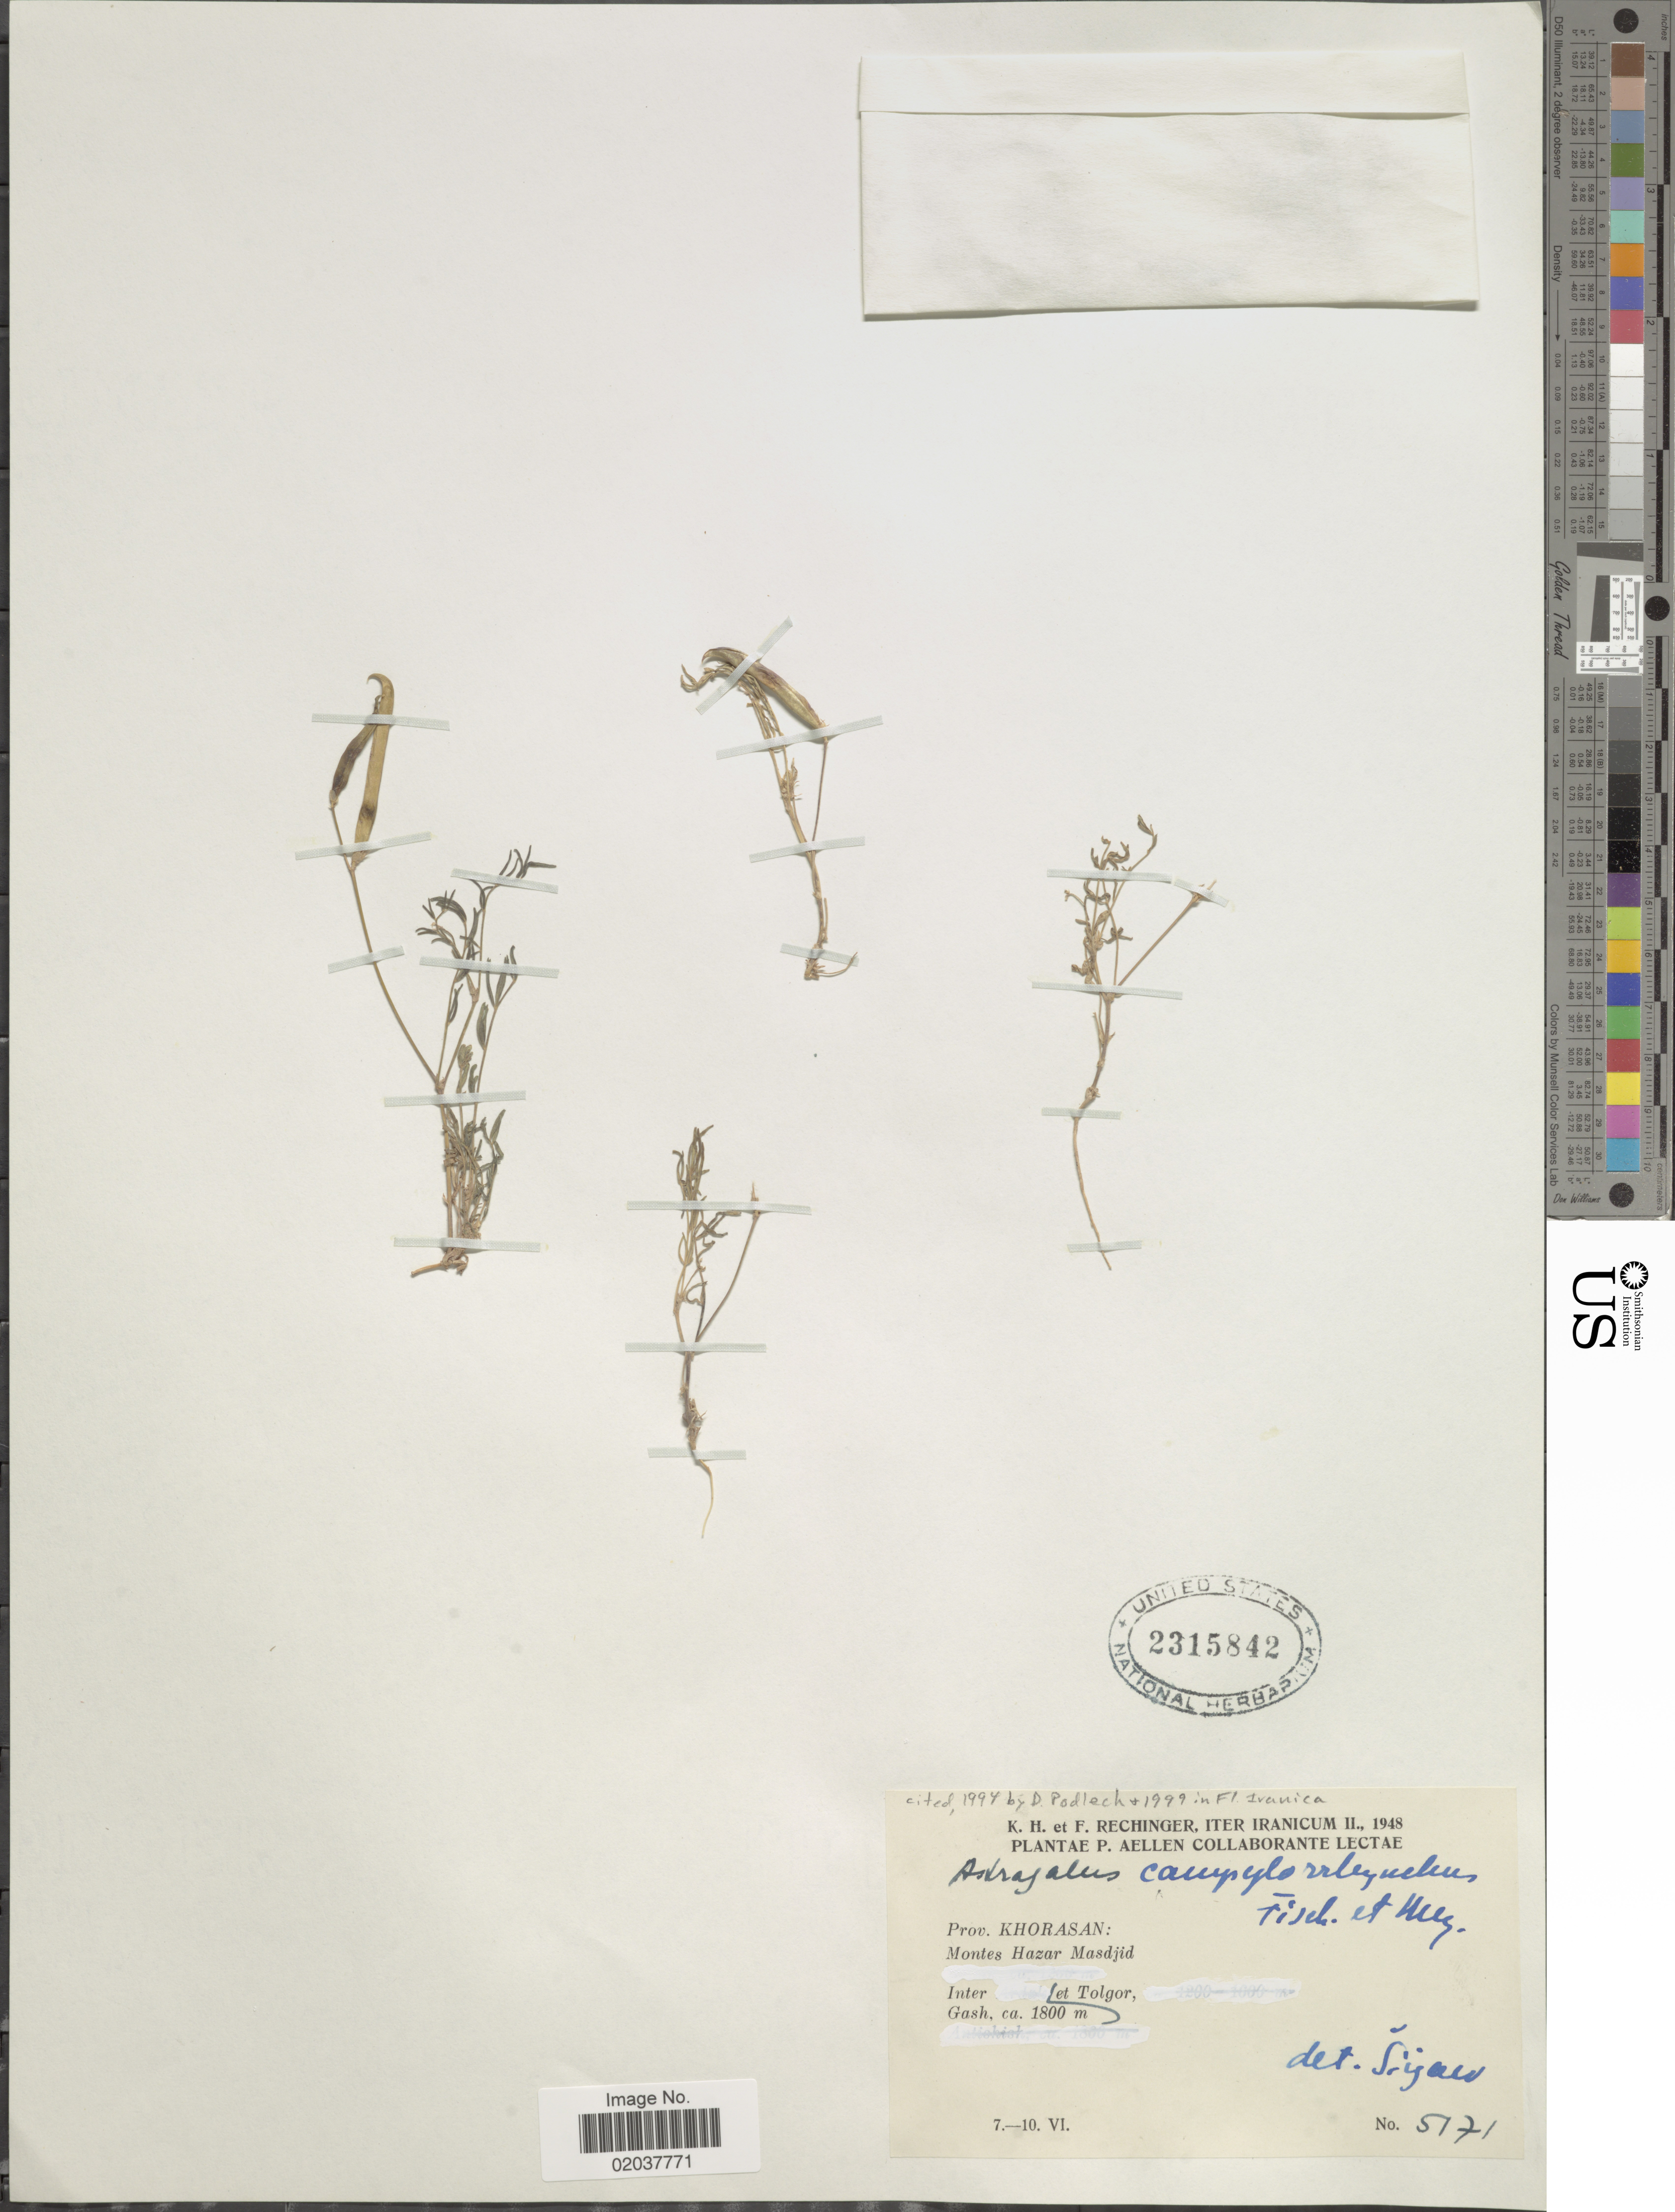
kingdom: Plantae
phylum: Tracheophyta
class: Magnoliopsida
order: Fabales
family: Fabaceae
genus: Astragalus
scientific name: Astragalus campylorhynchus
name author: Fisch. & C.A. Mey.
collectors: K. H. Rechinger & F. Rechinger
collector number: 5171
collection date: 1948-06-07/1948-06-10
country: Iran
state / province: Khorasan [obsolete]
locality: Montes Hazar Masdjid, inter Gash et Tolgor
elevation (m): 1800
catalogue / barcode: US 2315842